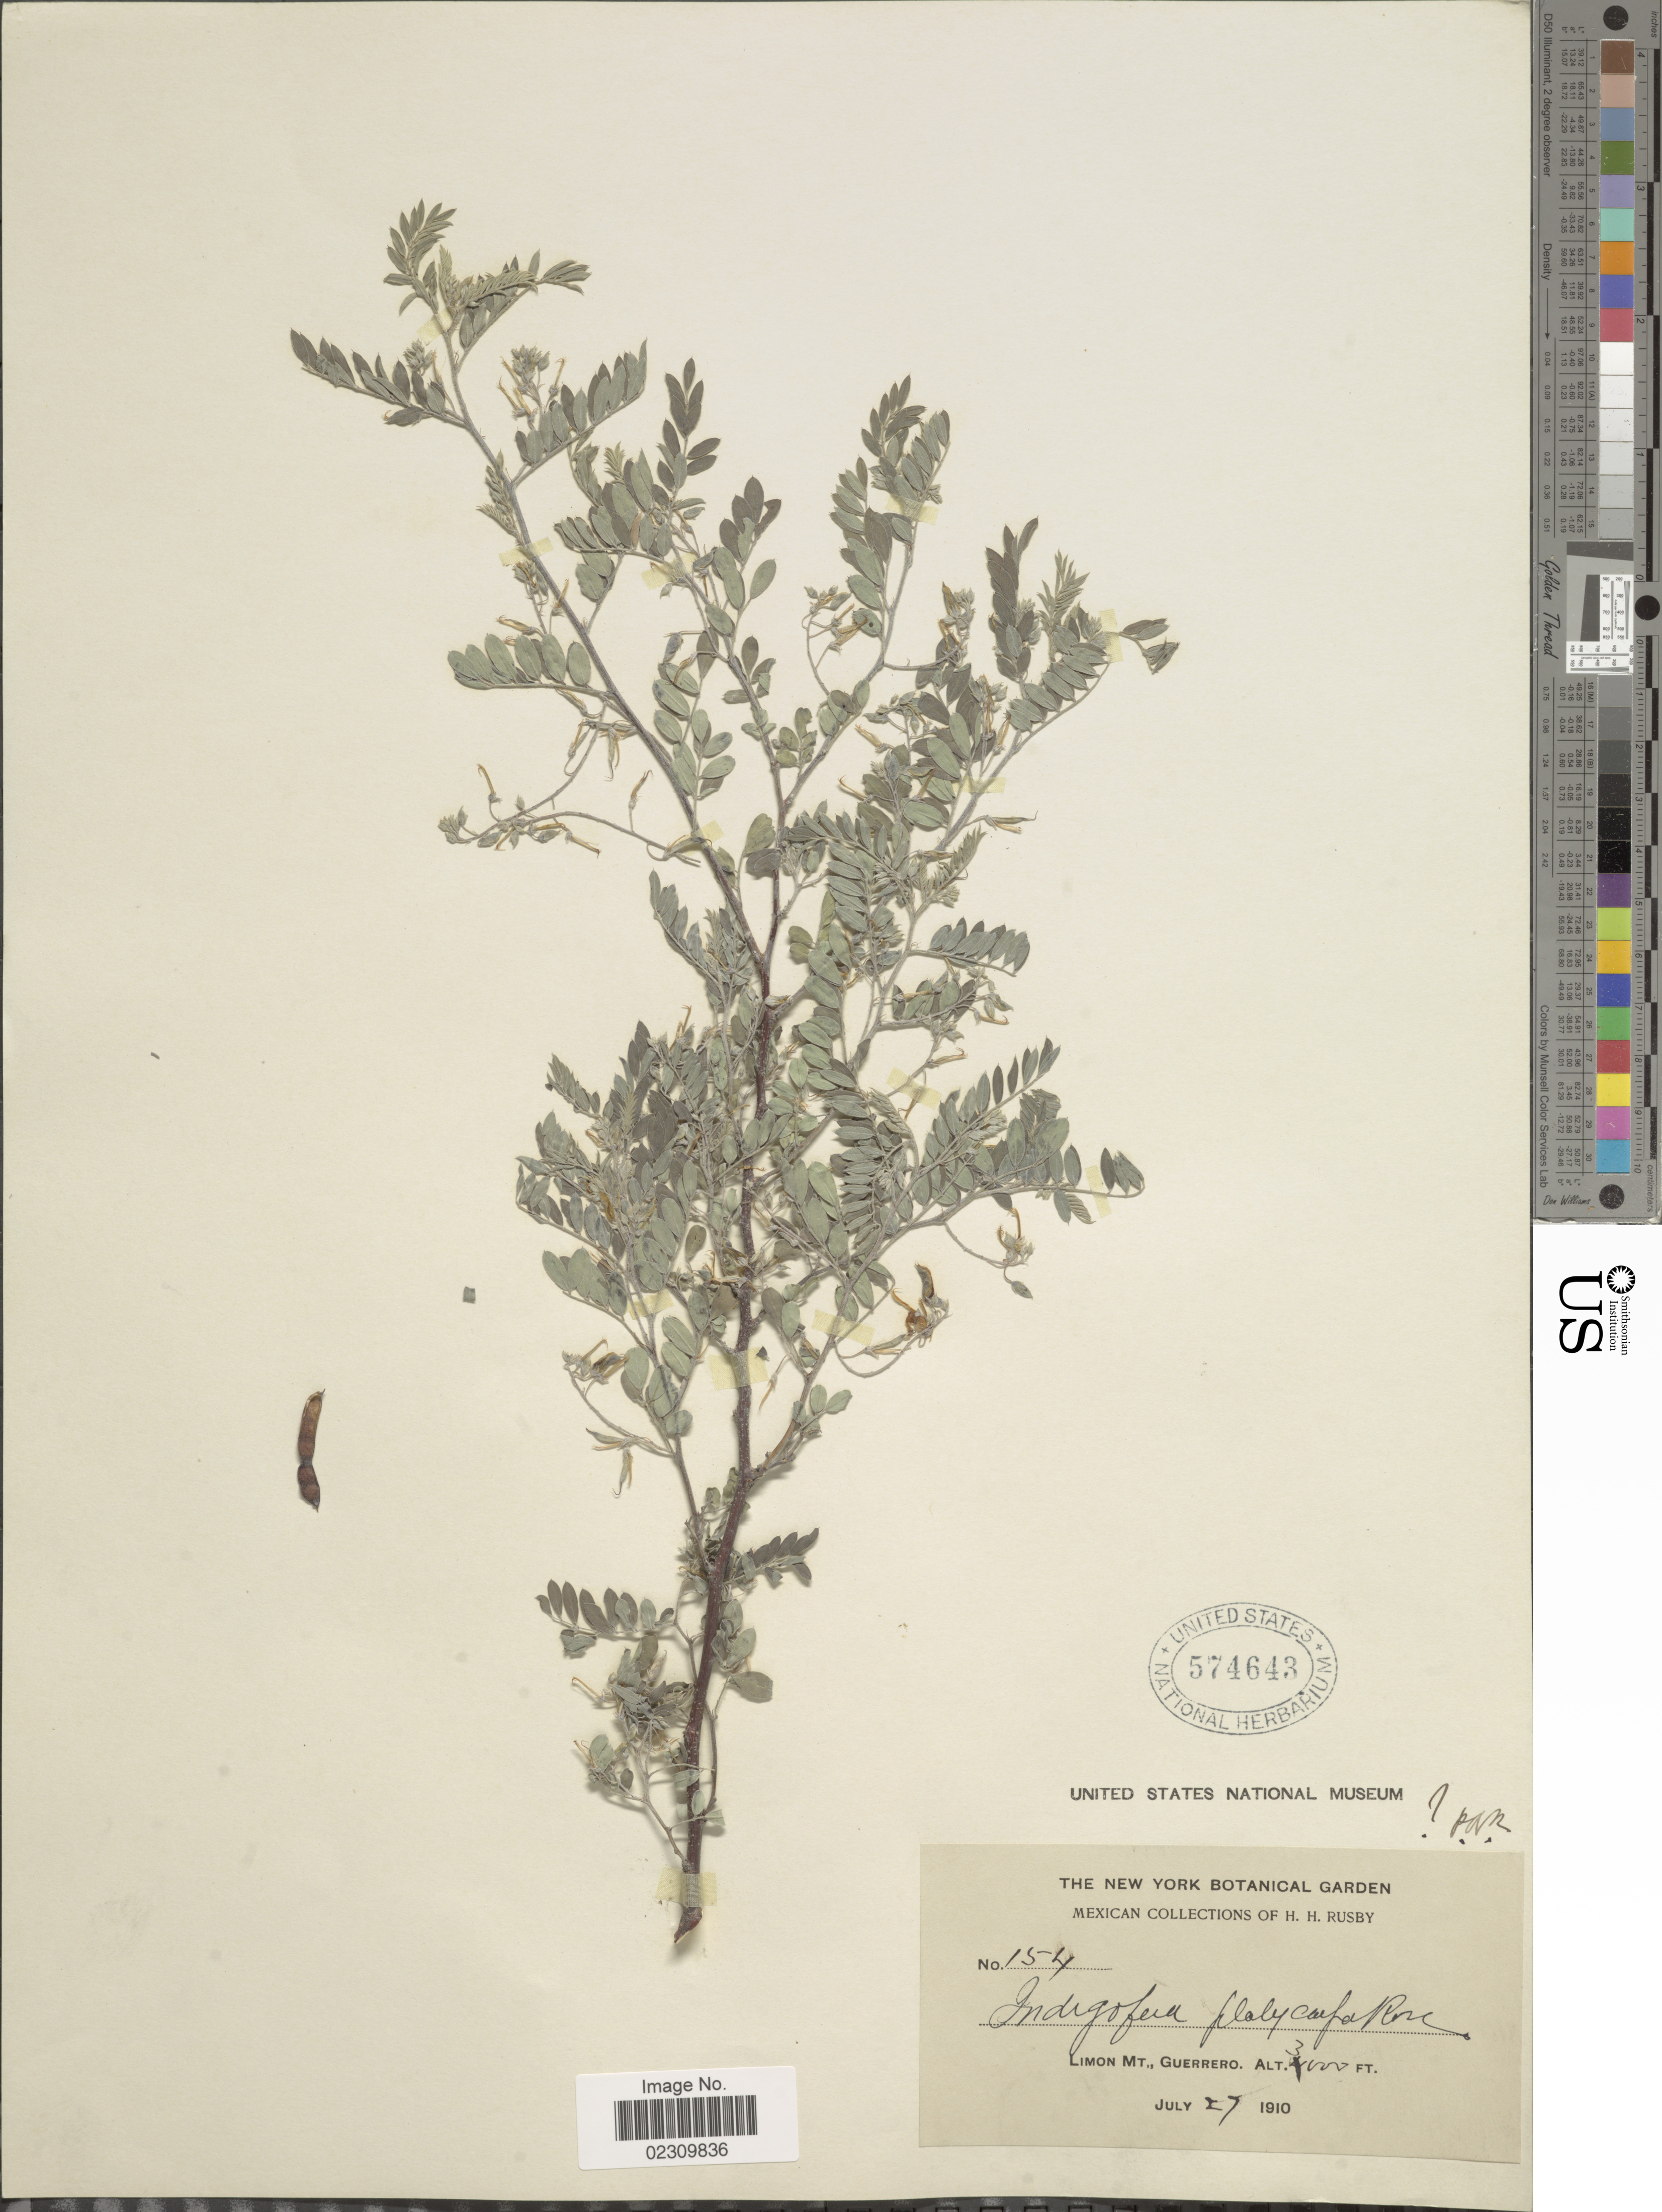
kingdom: Plantae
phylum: Tracheophyta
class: Magnoliopsida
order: Fabales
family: Fabaceae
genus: Indigofera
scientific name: Indigofera platycarpa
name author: Rose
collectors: H. H. Rusby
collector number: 154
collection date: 1910-07-27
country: Mexico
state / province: Guerrero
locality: Limon Mt.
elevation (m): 914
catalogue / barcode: US 574643